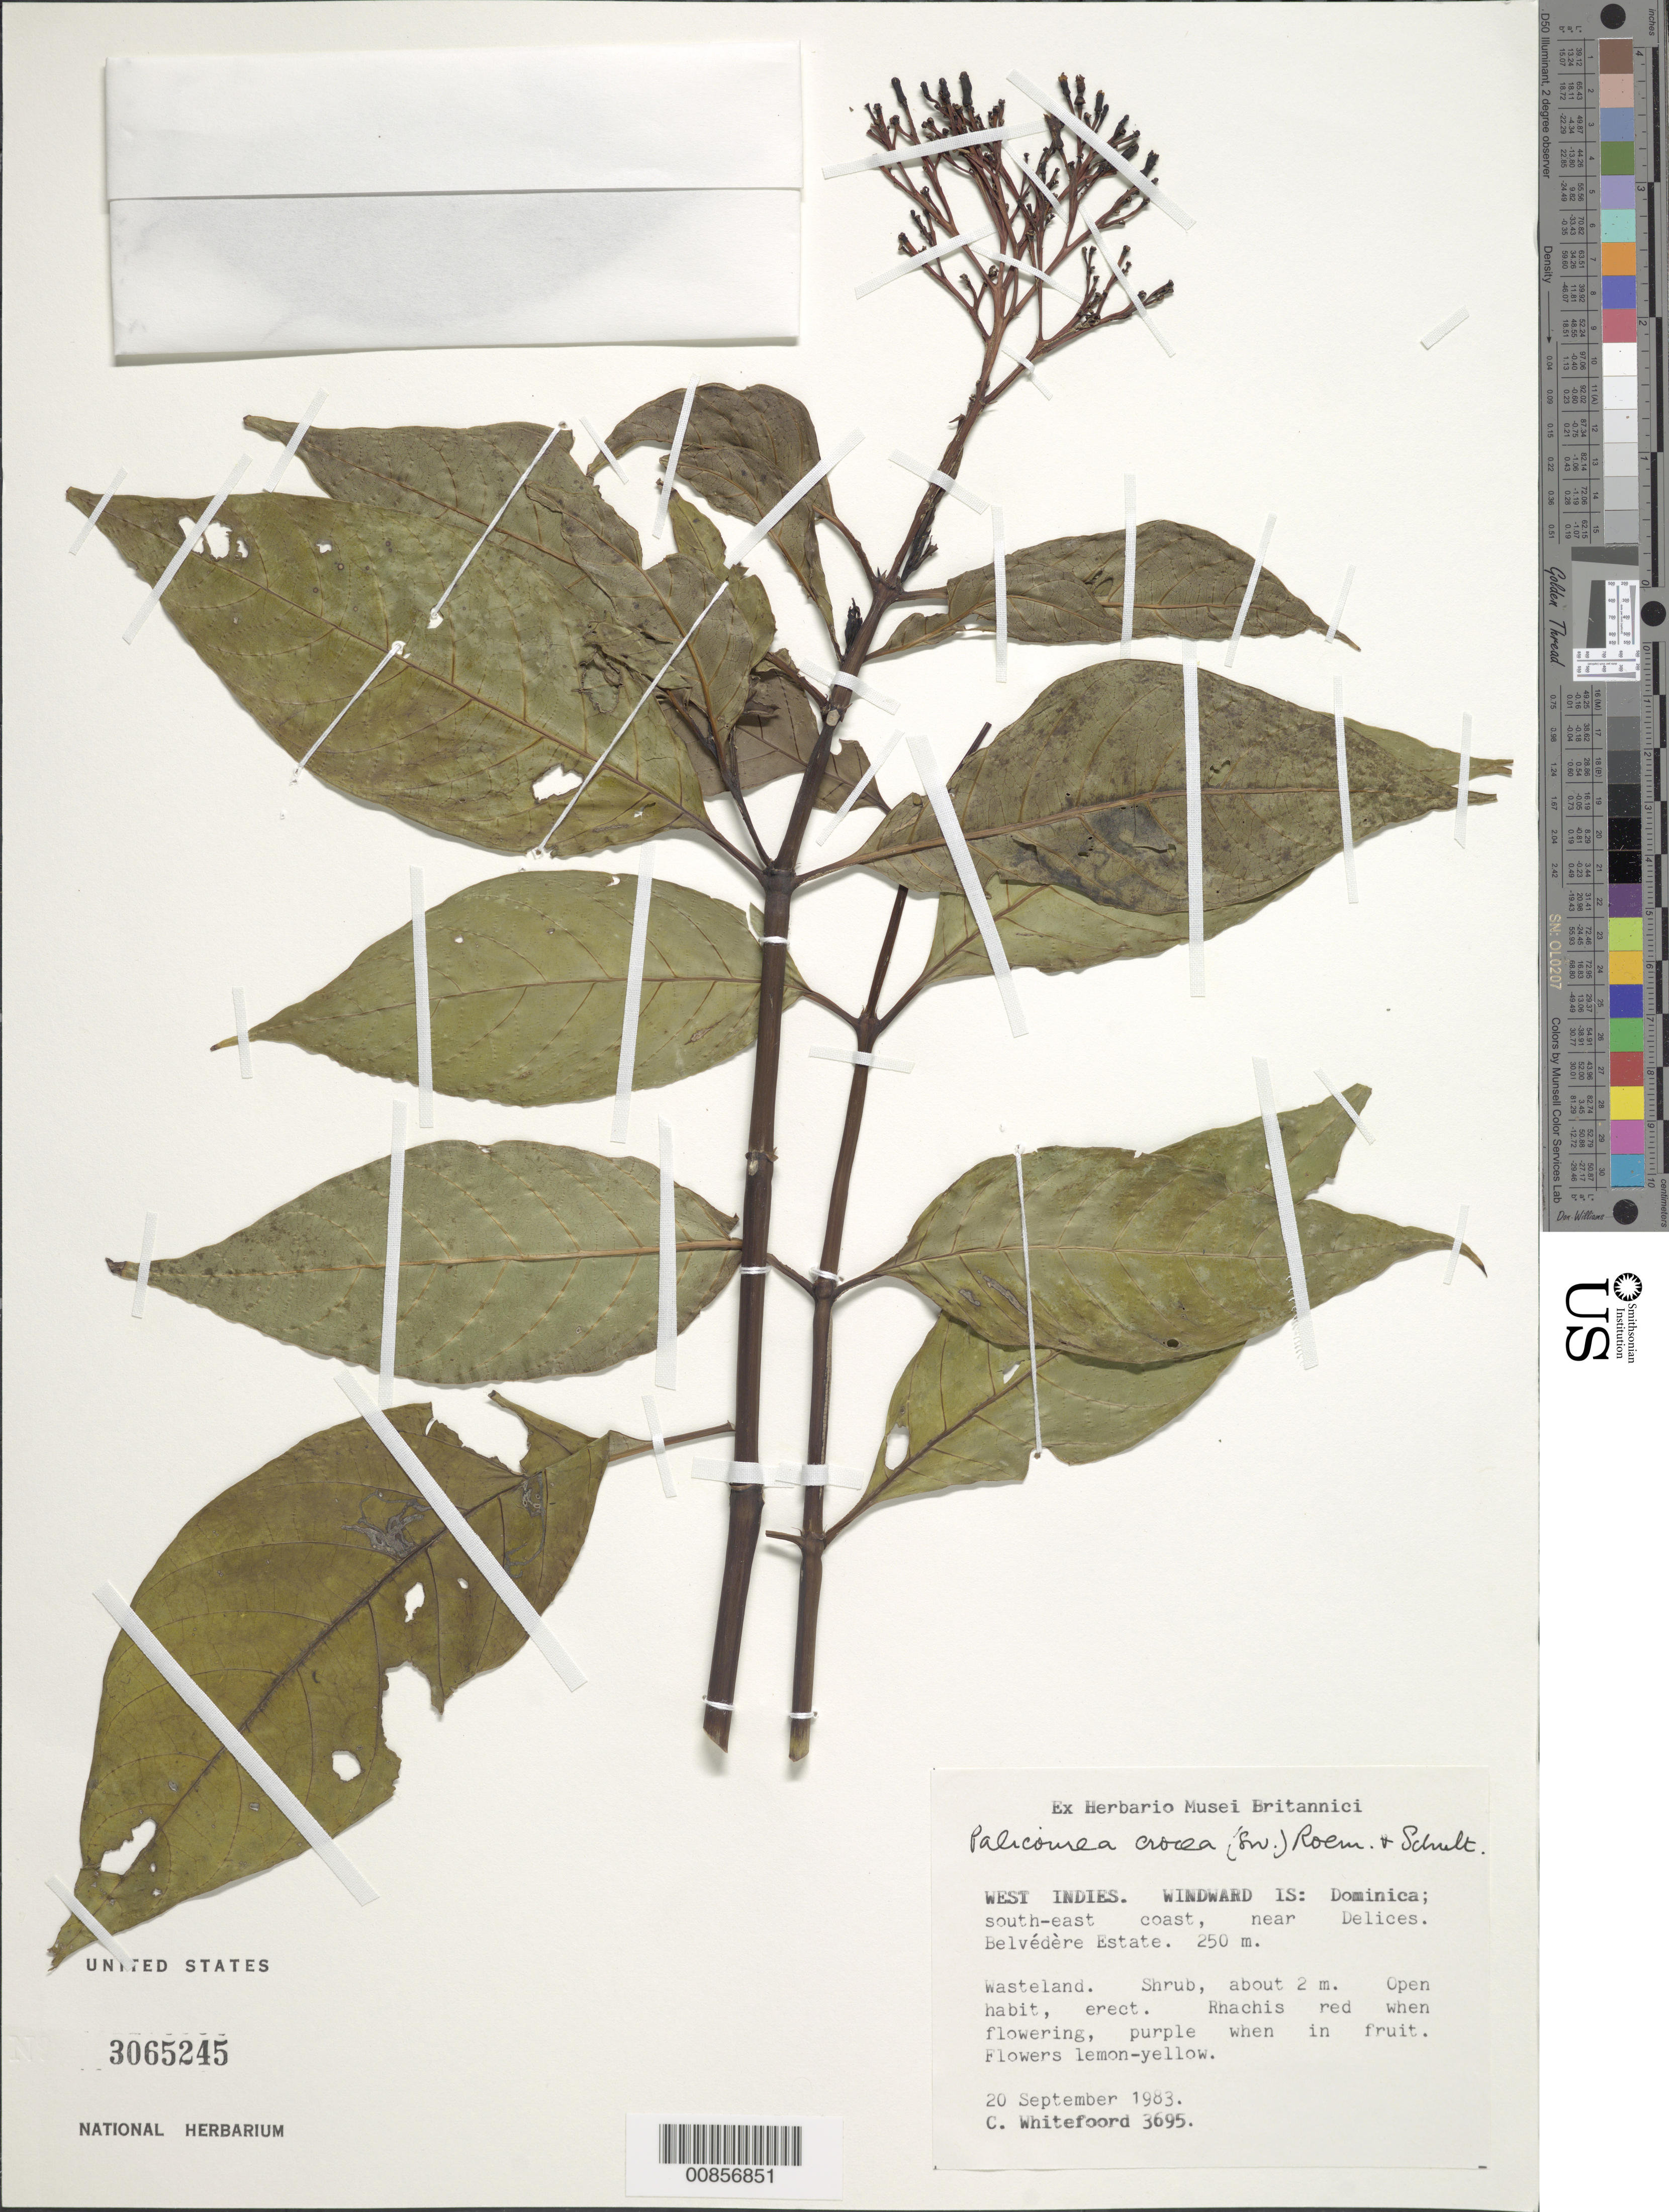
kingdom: Plantae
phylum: Tracheophyta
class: Magnoliopsida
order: Gentianales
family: Rubiaceae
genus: Palicourea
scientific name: Palicourea crocea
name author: (Sw.) Schult.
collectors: C. Whitefoord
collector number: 3695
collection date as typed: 20 Sep 1983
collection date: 1983-09-20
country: Dominica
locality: Southeast coast, near Delices. Belvédère Estate.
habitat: Wasteland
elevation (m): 250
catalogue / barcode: US 3065245